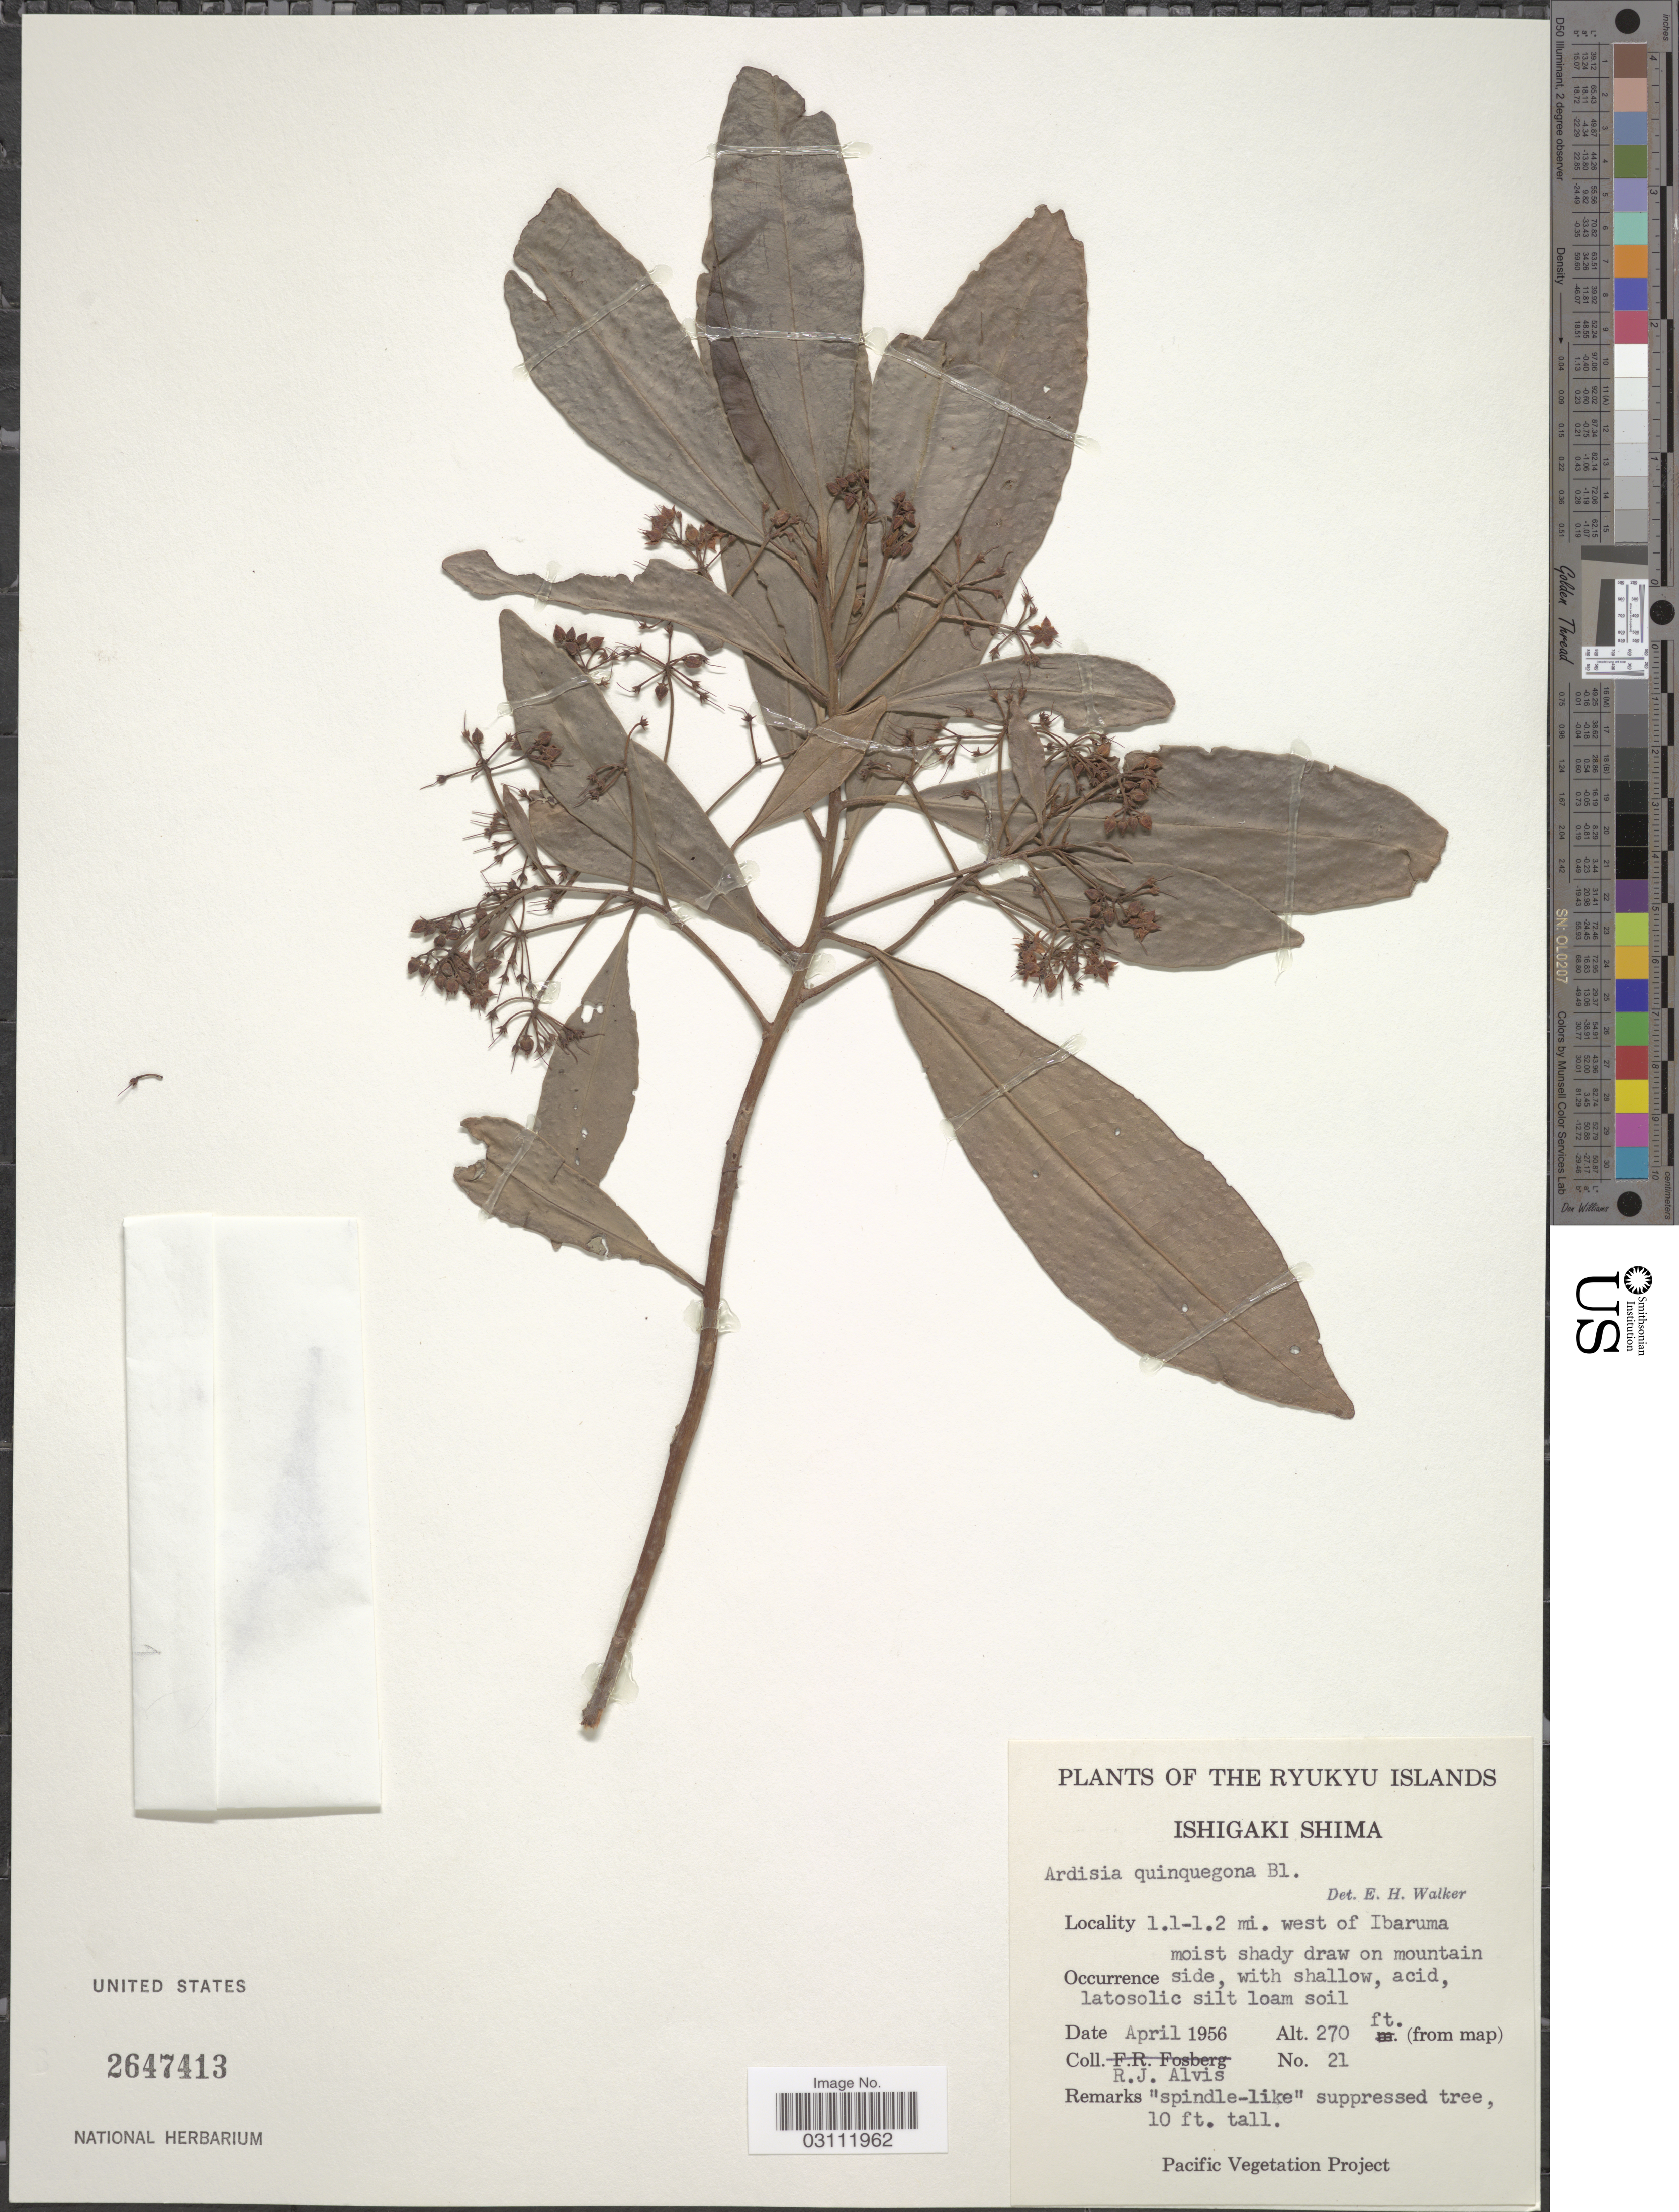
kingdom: Plantae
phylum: Tracheophyta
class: Magnoliopsida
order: Ericales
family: Primulaceae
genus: Ardisia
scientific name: Ardisia quinquegona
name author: Blume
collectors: R. Alvis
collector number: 21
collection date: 1956-04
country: Japan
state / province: Okinawa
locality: Ryukyu Islands. Ishigaki Shima, 1.1-1.2 mi. west of Ibaruma.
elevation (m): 82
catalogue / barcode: US 2647413